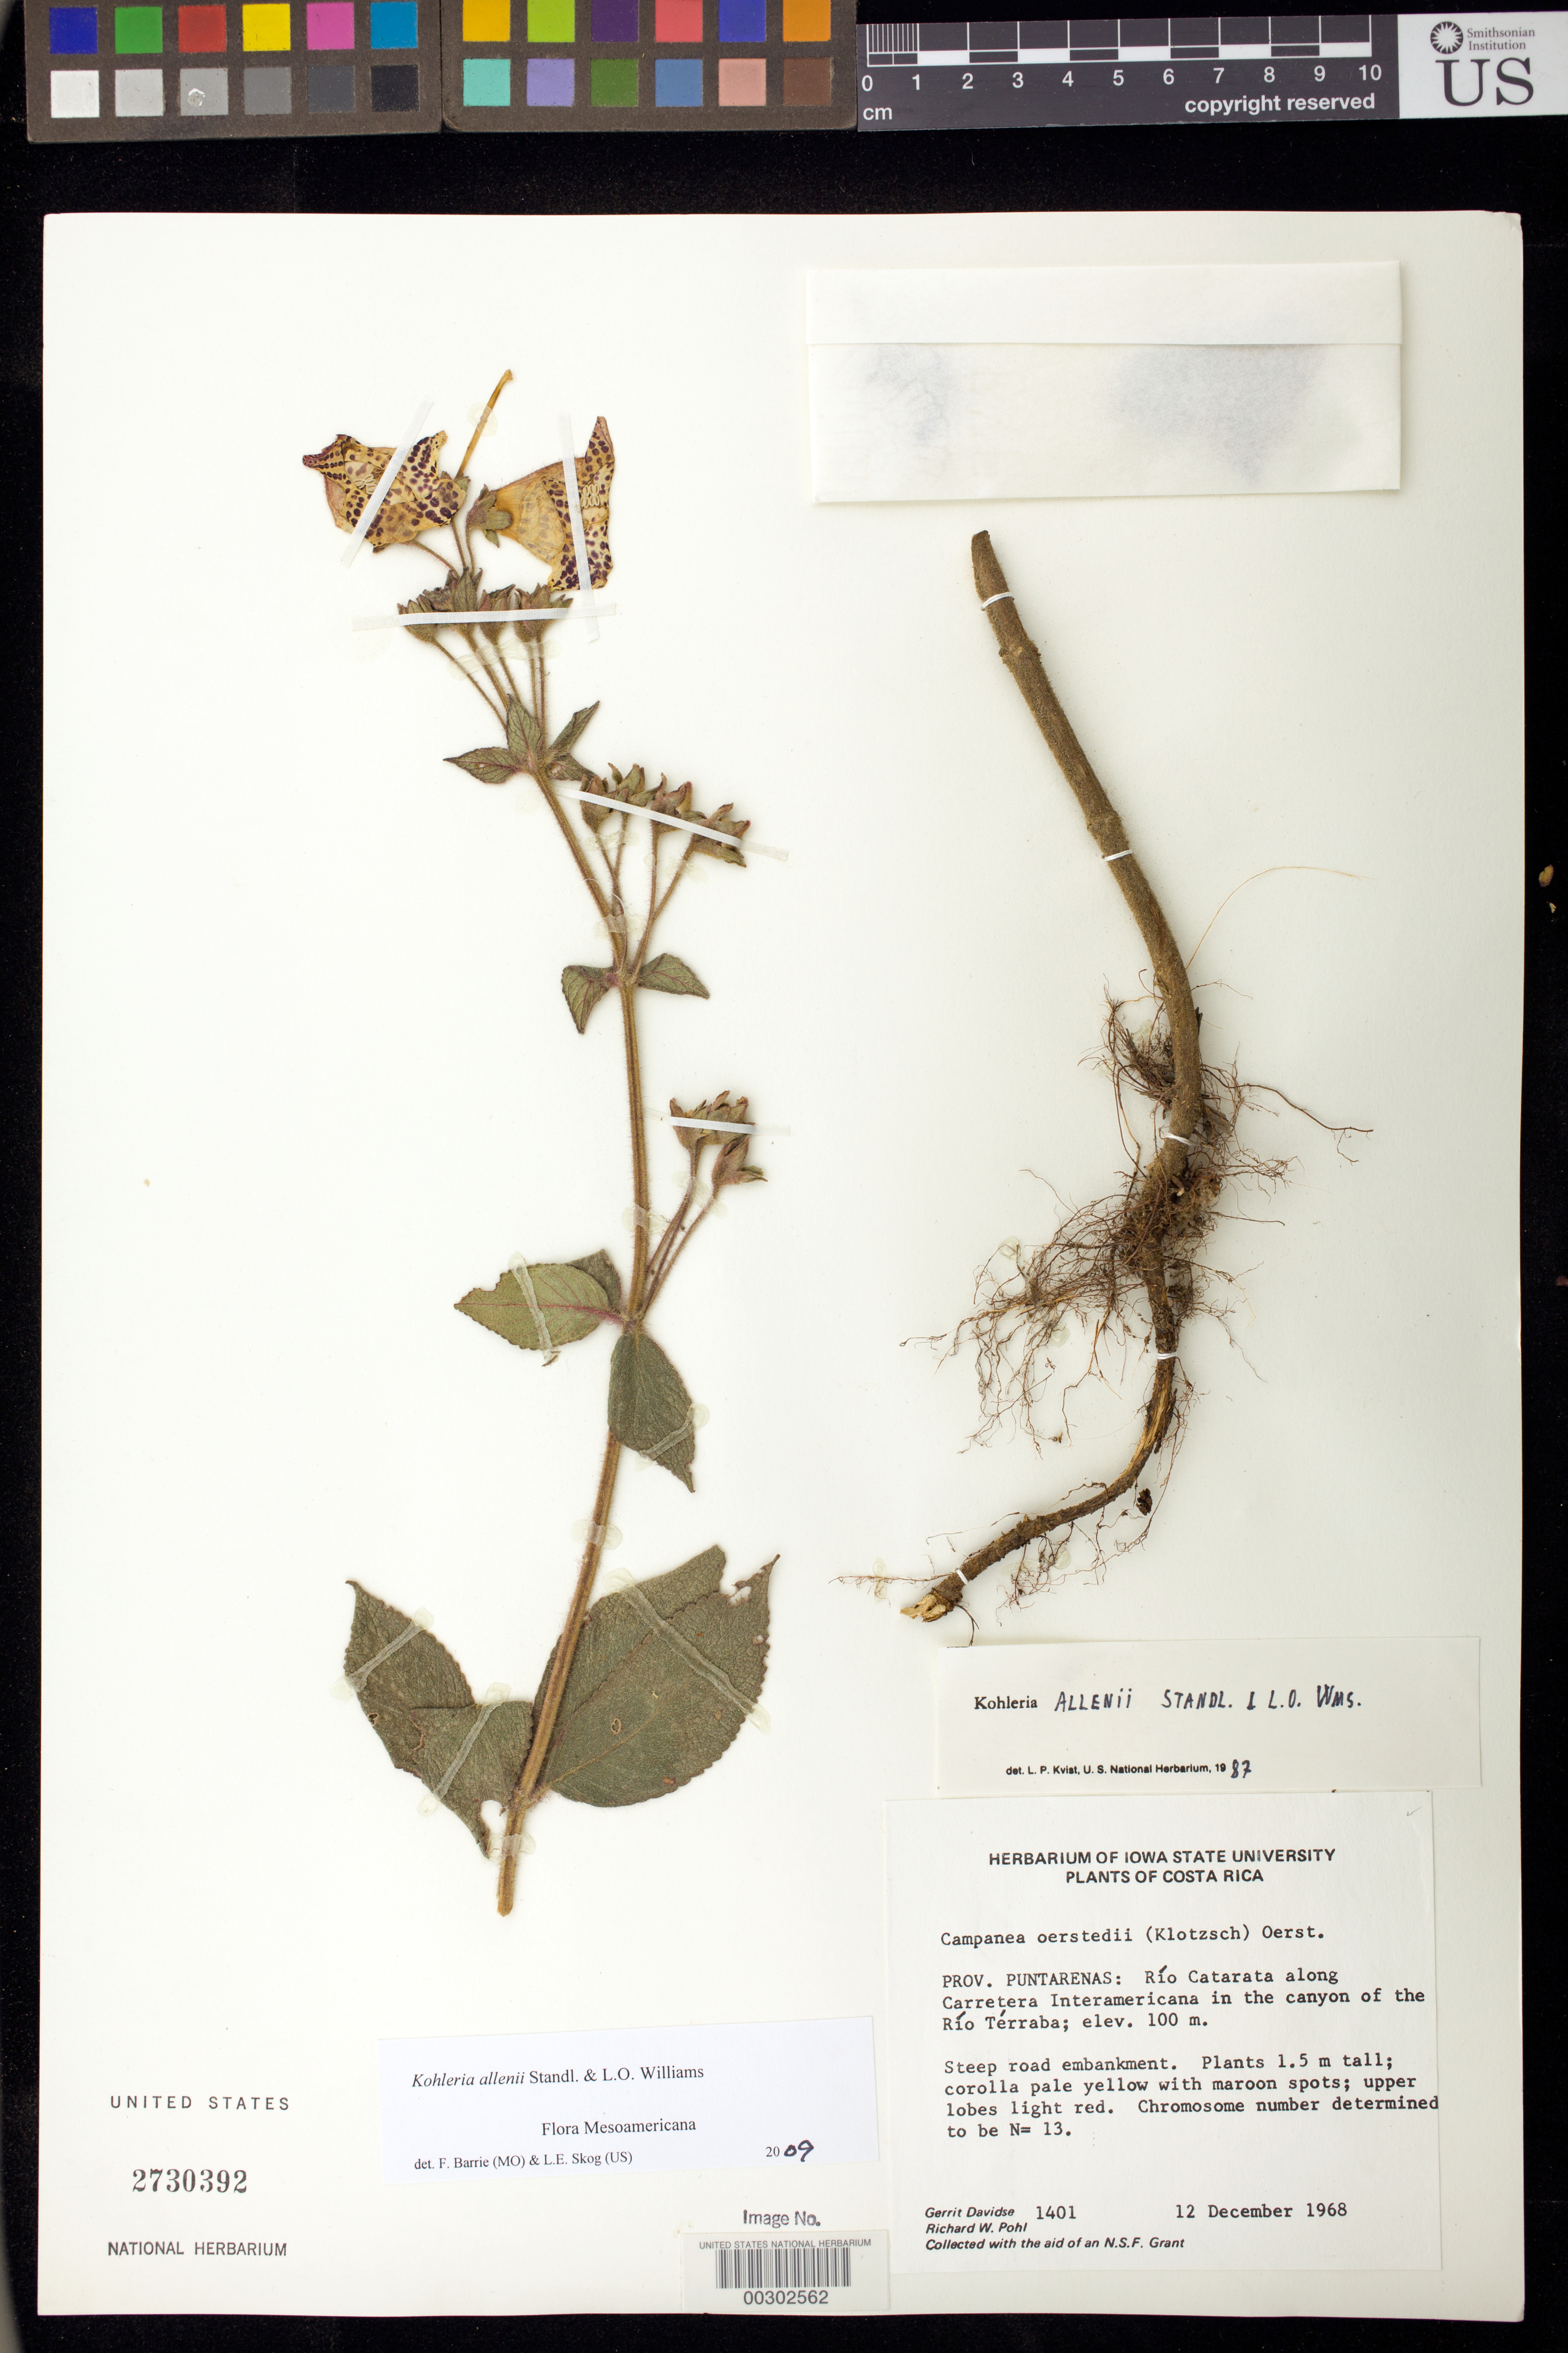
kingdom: Plantae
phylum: Tracheophyta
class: Magnoliopsida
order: Lamiales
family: Gesneriaceae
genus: Kohleria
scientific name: Kohleria allenii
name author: Standl. & L.O. Williams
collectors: G. Davidse & R. W. Pohl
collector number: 1401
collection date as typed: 12 Dec 1968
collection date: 1968-12-12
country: Costa Rica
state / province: Puntarenas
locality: Rio Catarata along Carretera Interamericana in the canyon of the Rio Terraba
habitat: Steep road embankment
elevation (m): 100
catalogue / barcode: US 2730392